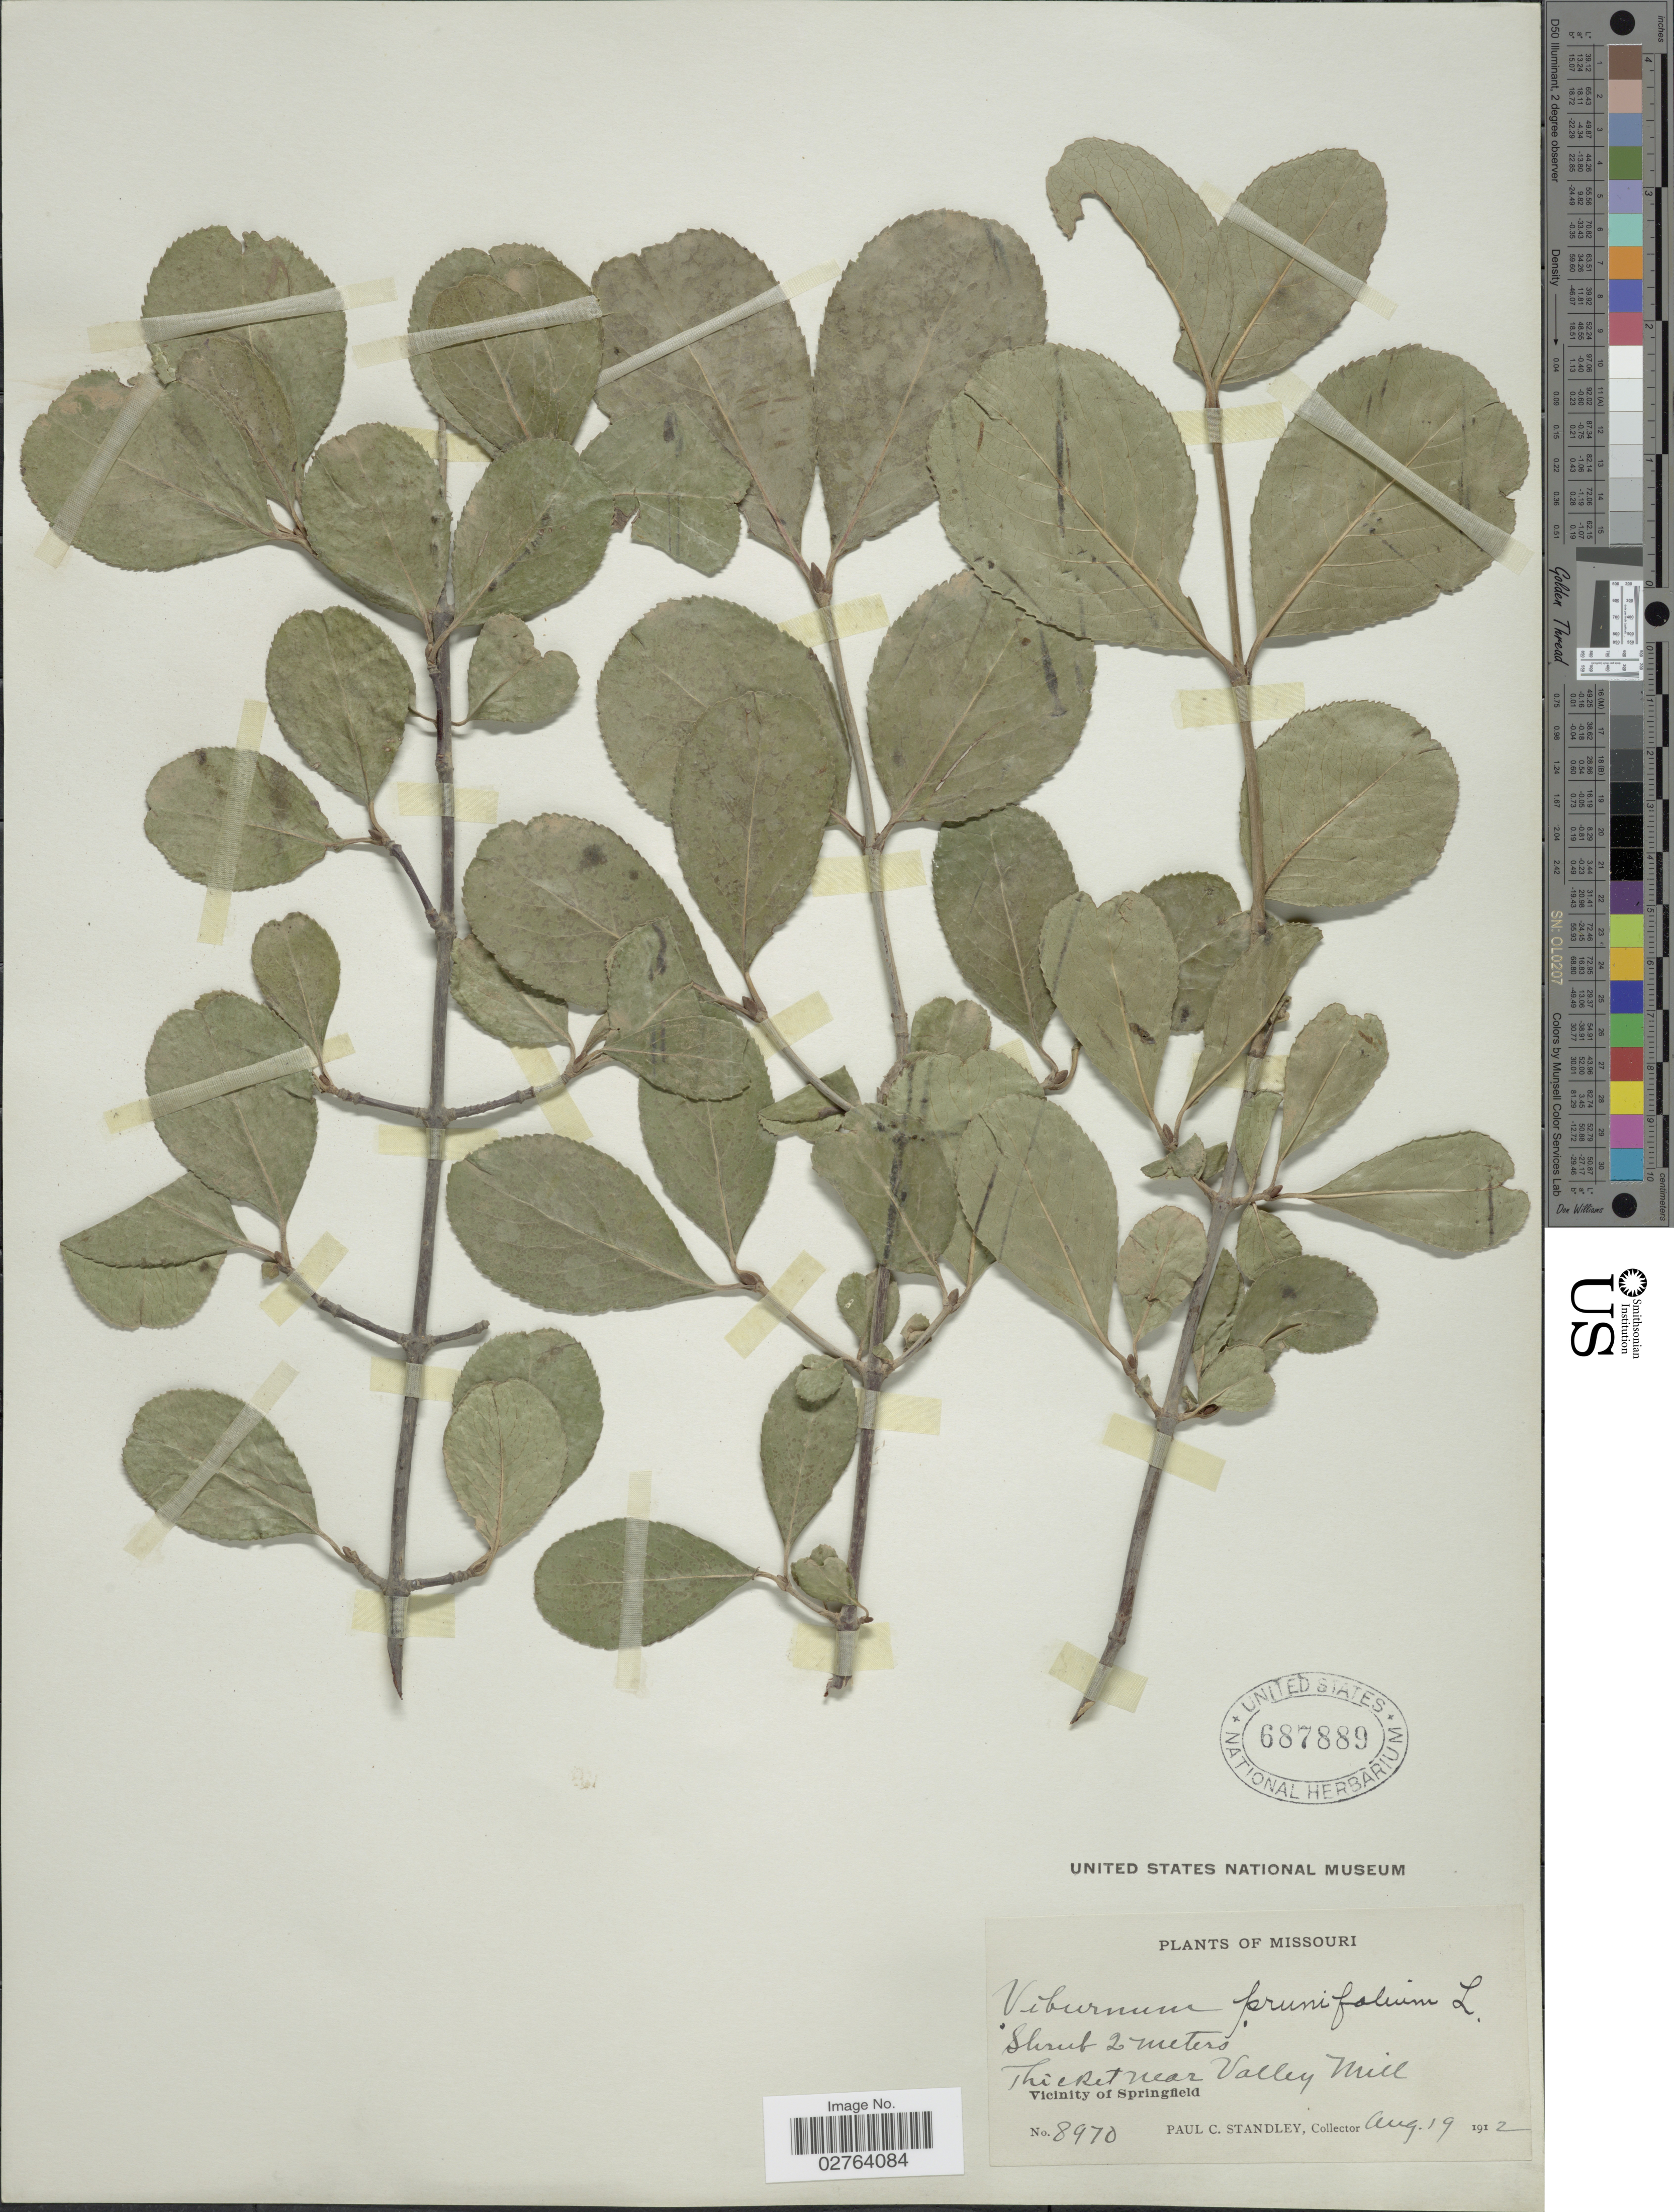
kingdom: Plantae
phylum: Tracheophyta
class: Magnoliopsida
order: Dipsacales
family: Viburnaceae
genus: Viburnum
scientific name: Viburnum prunifolium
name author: L.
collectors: P. C. Standley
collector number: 8970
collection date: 1912-08-19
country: United States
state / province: Missouri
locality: Thicket near Valley Mill. Vicinity of Springfield.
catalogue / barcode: US 687889